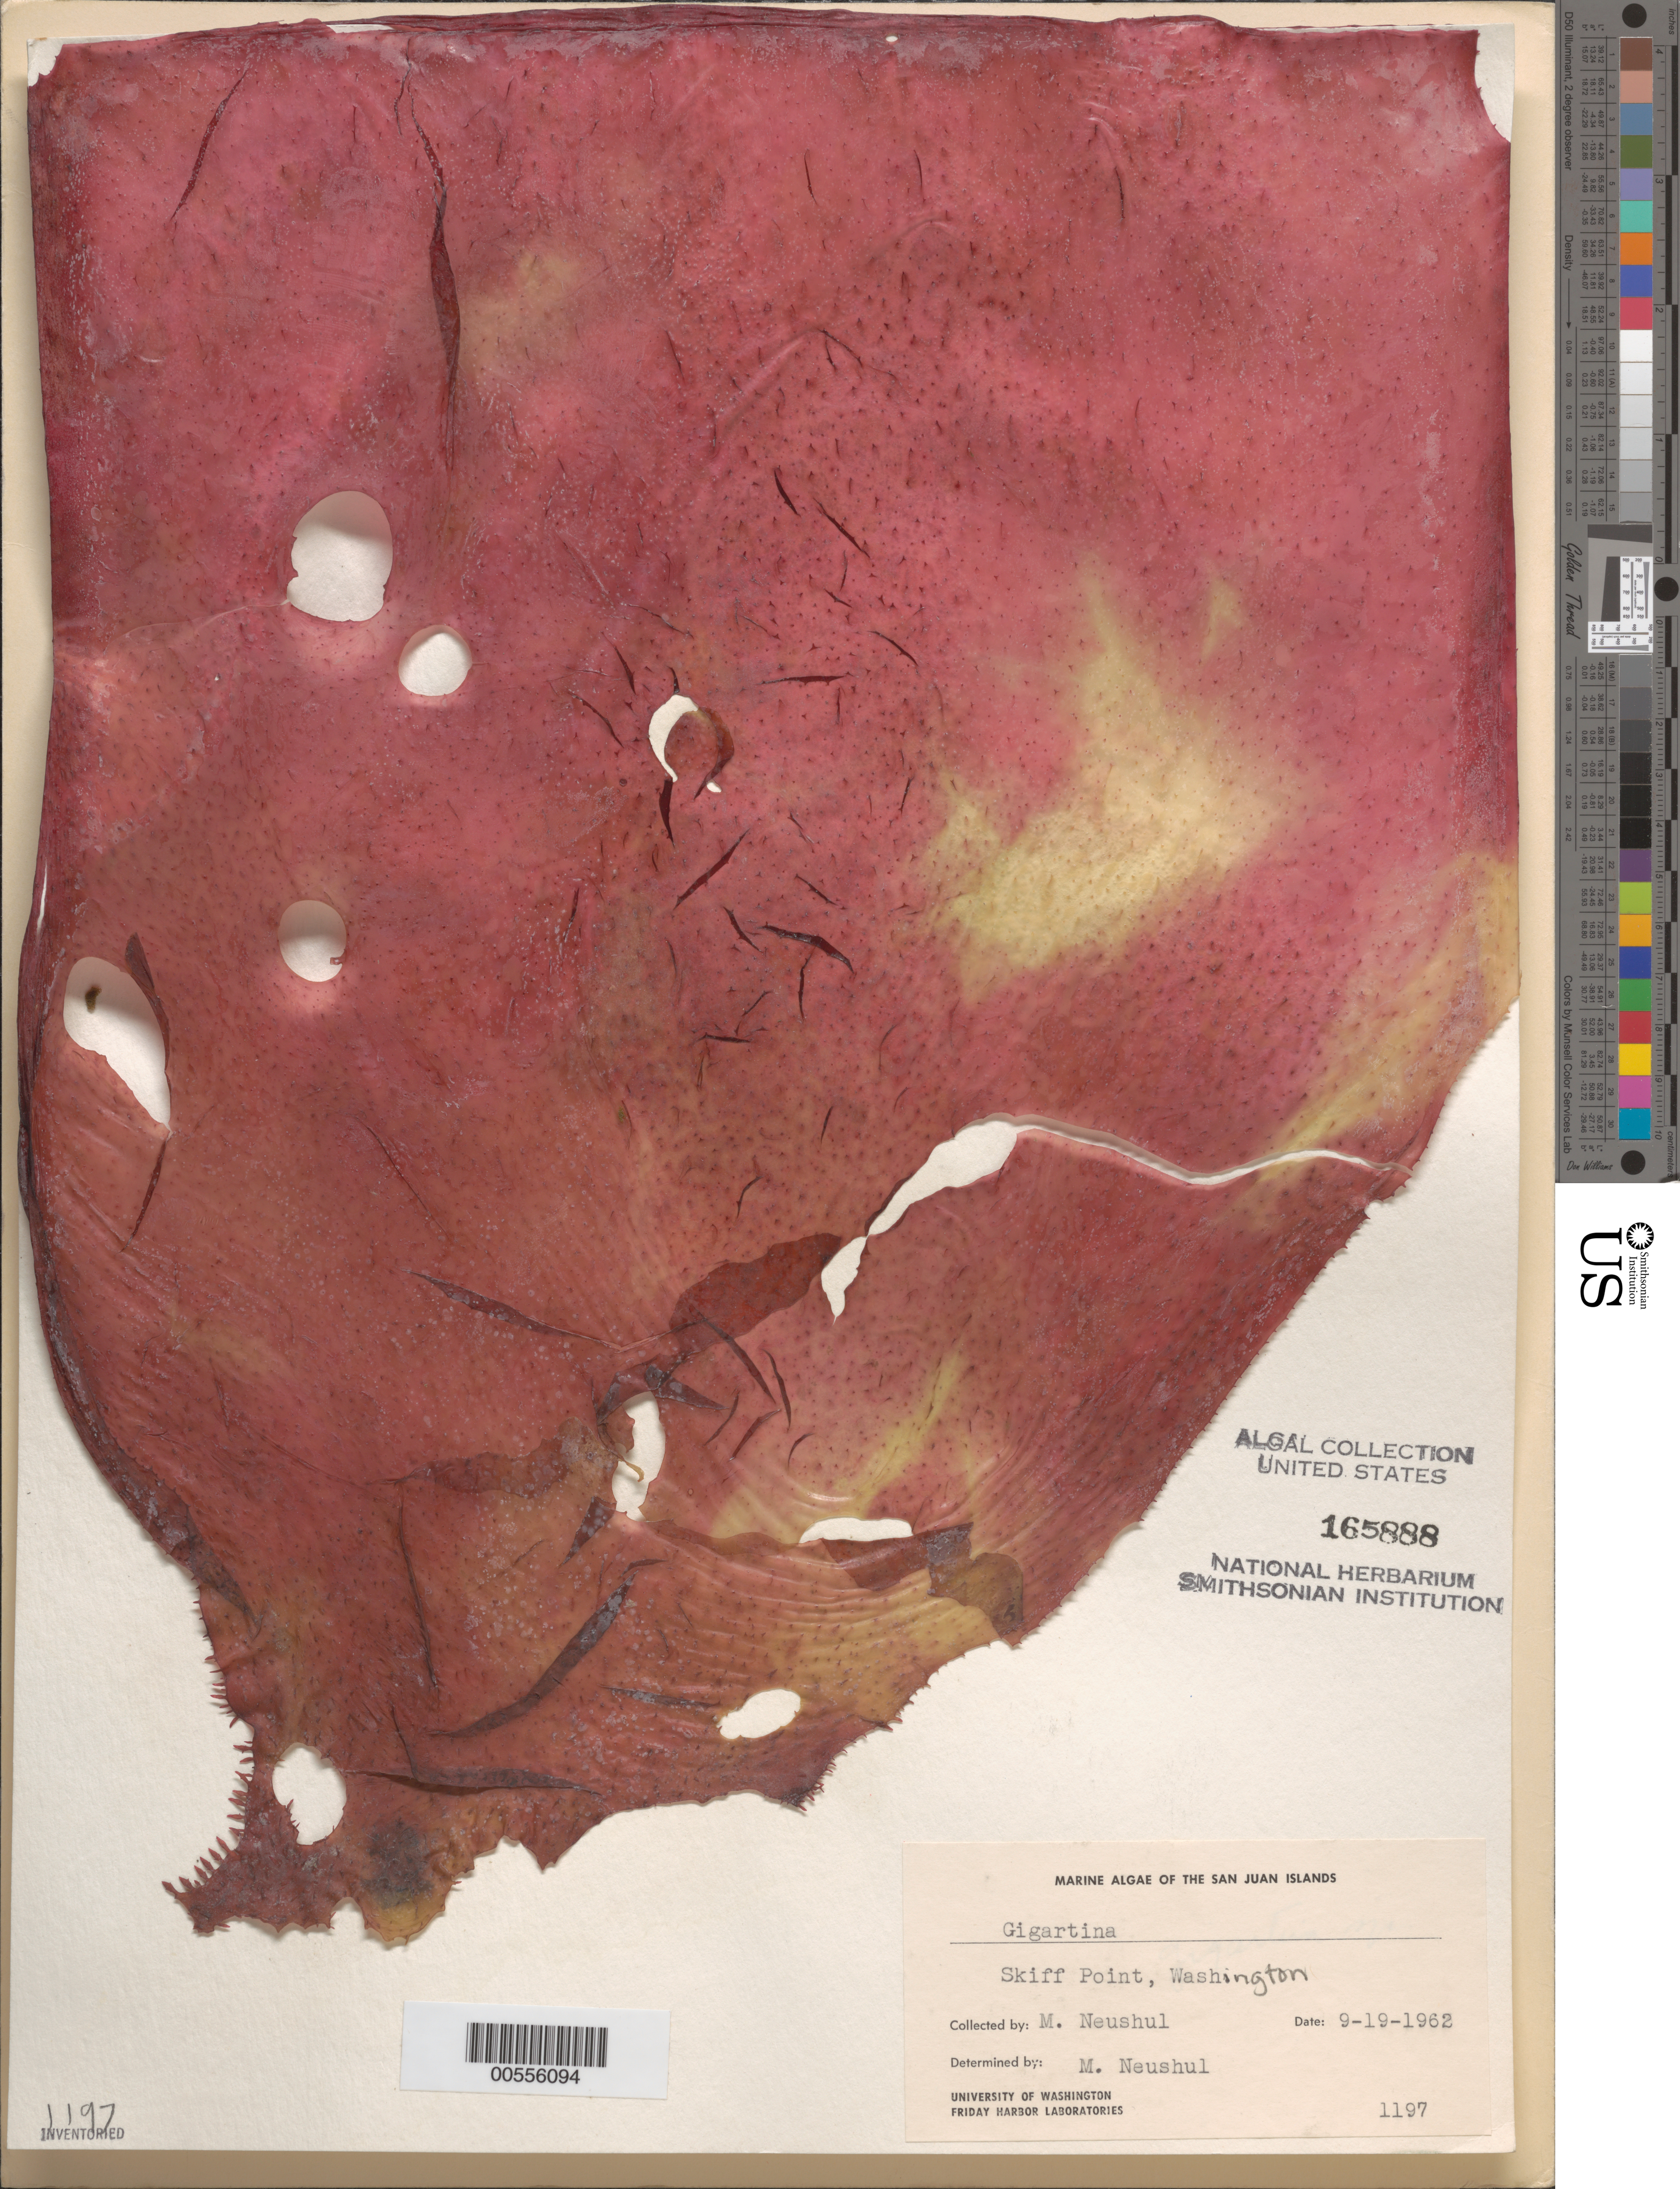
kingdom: Plantae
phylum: Rhodophyta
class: Florideophyceae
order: Gigartinales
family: Gigartinaceae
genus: Gigartina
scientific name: Gigartina sp.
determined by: Neushul, M.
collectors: M. Neushul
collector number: Neushul 1197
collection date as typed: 19 Sep 1962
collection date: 1962-09-19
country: United States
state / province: Washington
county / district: San Juan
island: San Juan Island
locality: Skiff Point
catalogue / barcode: US 165888